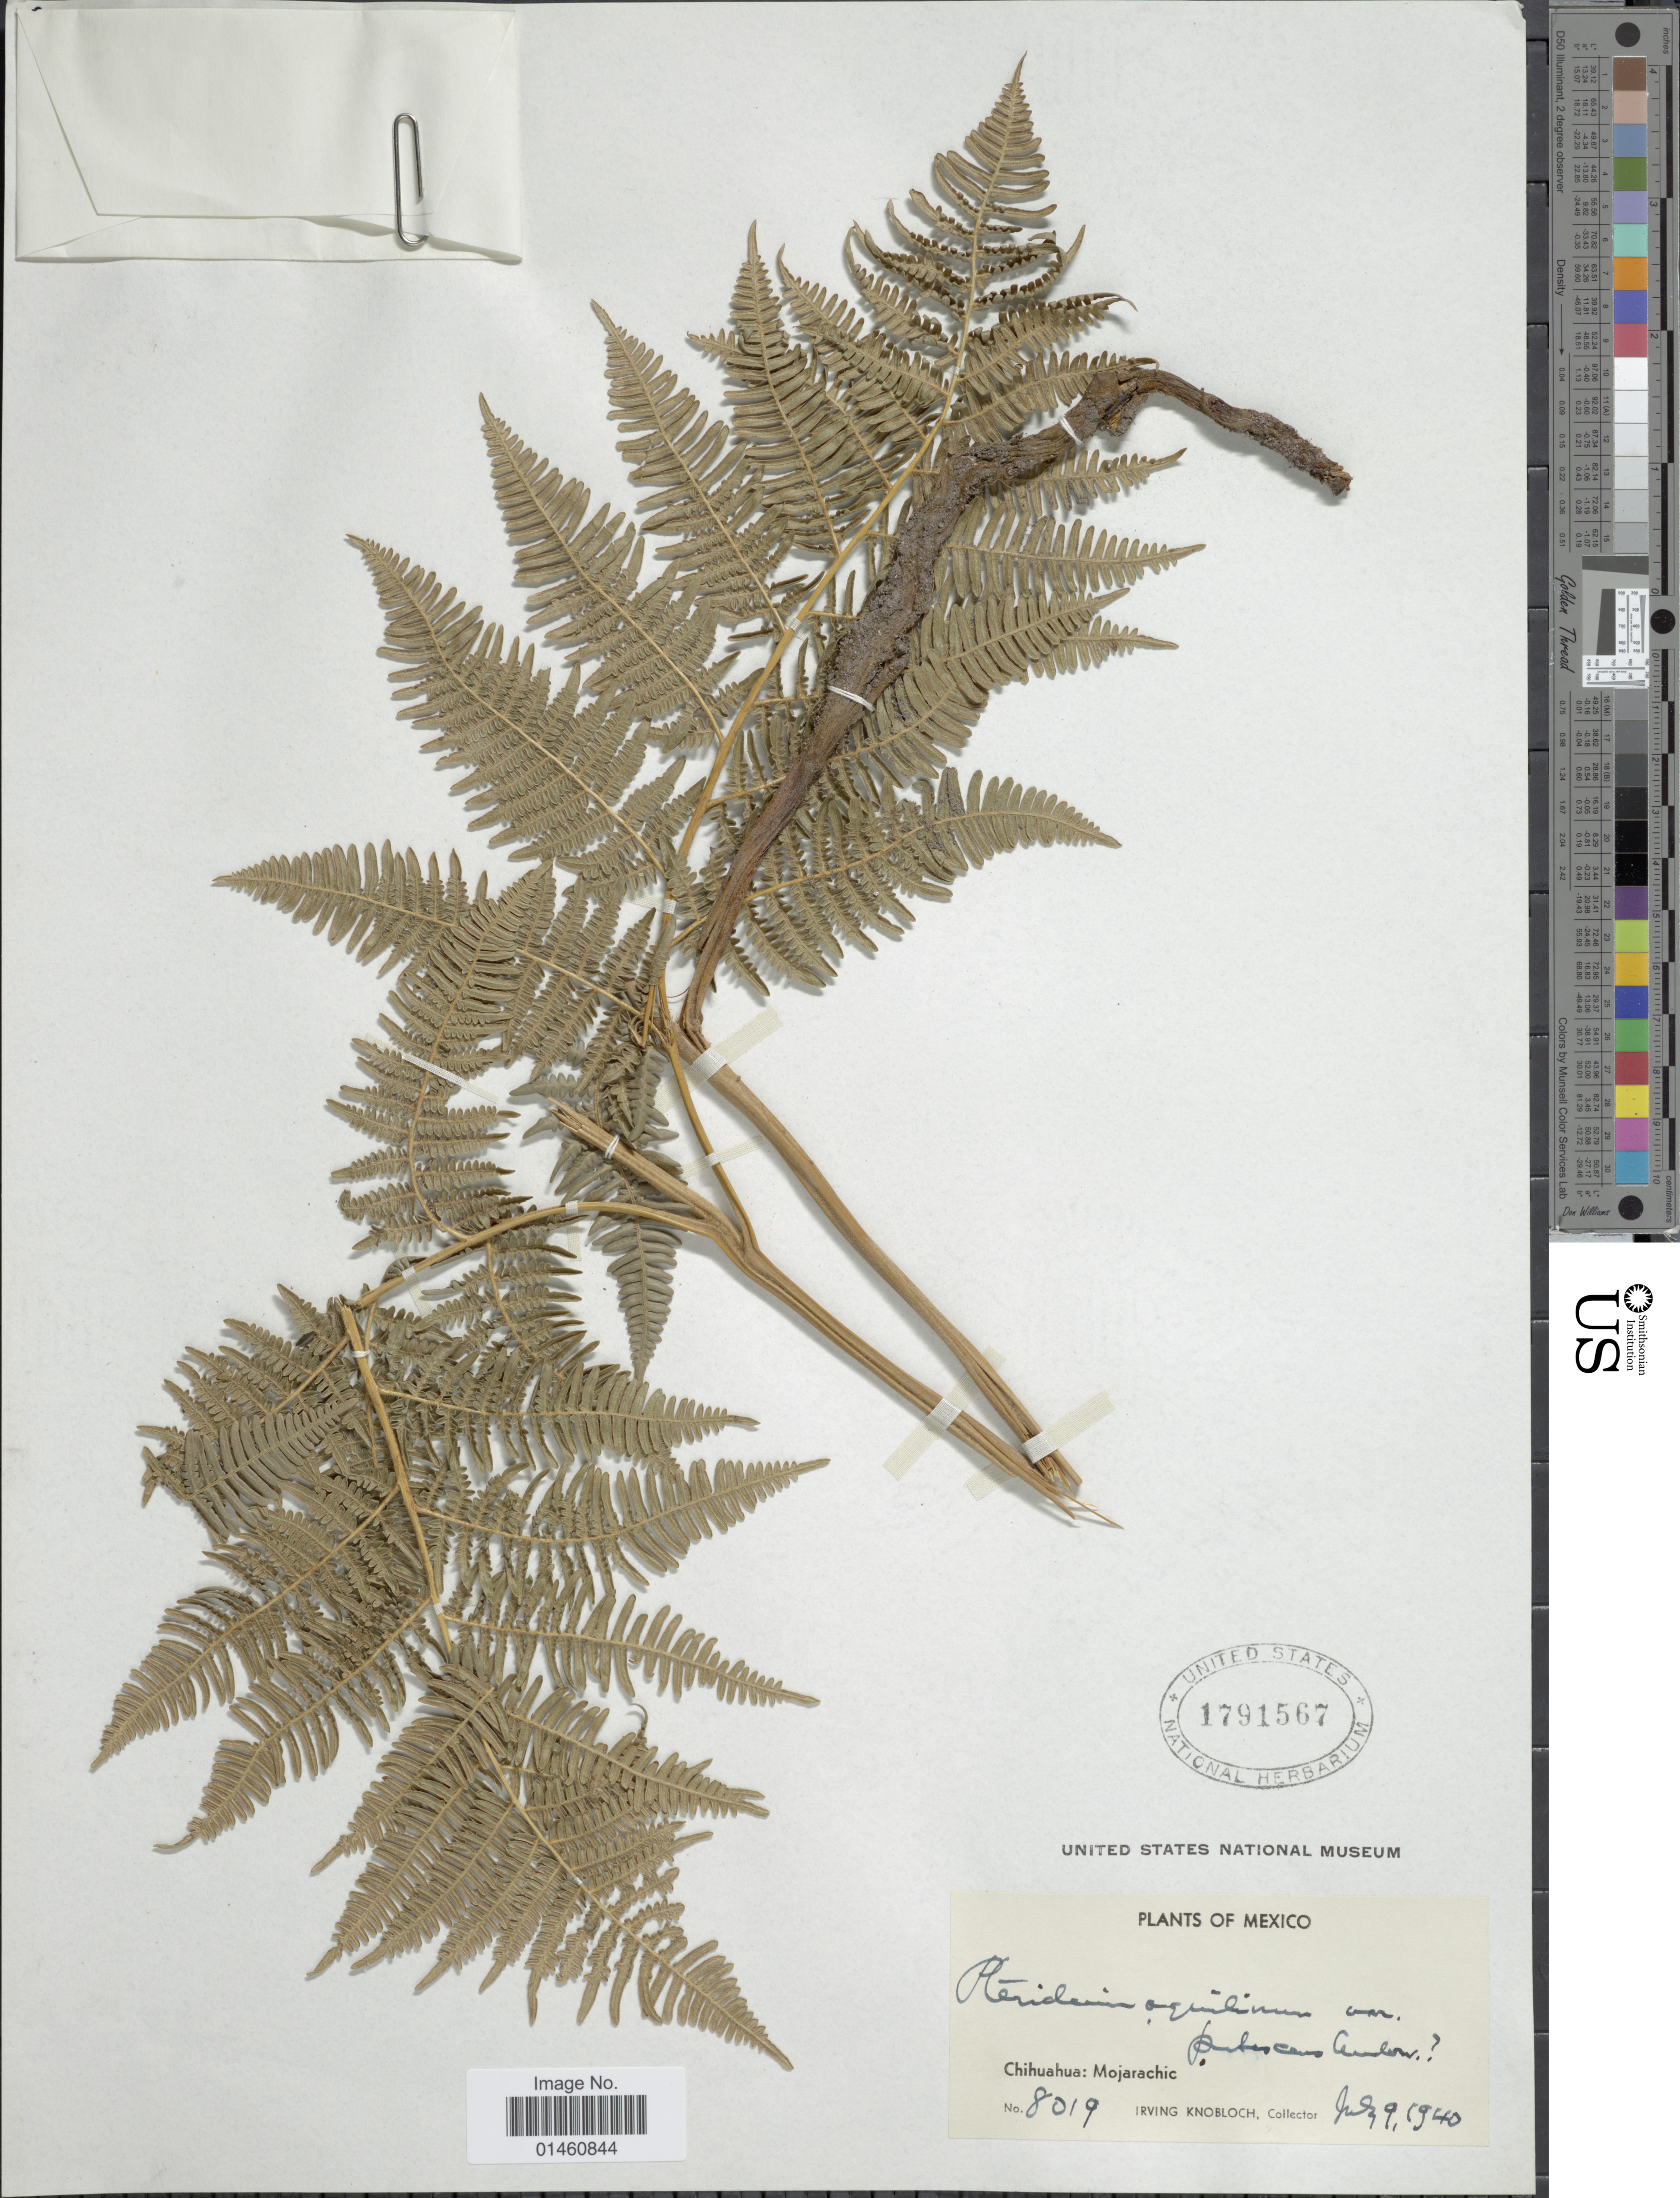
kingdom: Plantae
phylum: Tracheophyta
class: Polypodiopsida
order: Polypodiales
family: Dennstaedtiaceae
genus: Pteridium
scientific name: Pteridium pubescens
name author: (Underw.) Christenh.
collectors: I. W. Knobloch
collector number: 8019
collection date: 1940-07-09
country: Mexico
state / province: Chihuahua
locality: Mojarachic.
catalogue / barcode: US 1791567